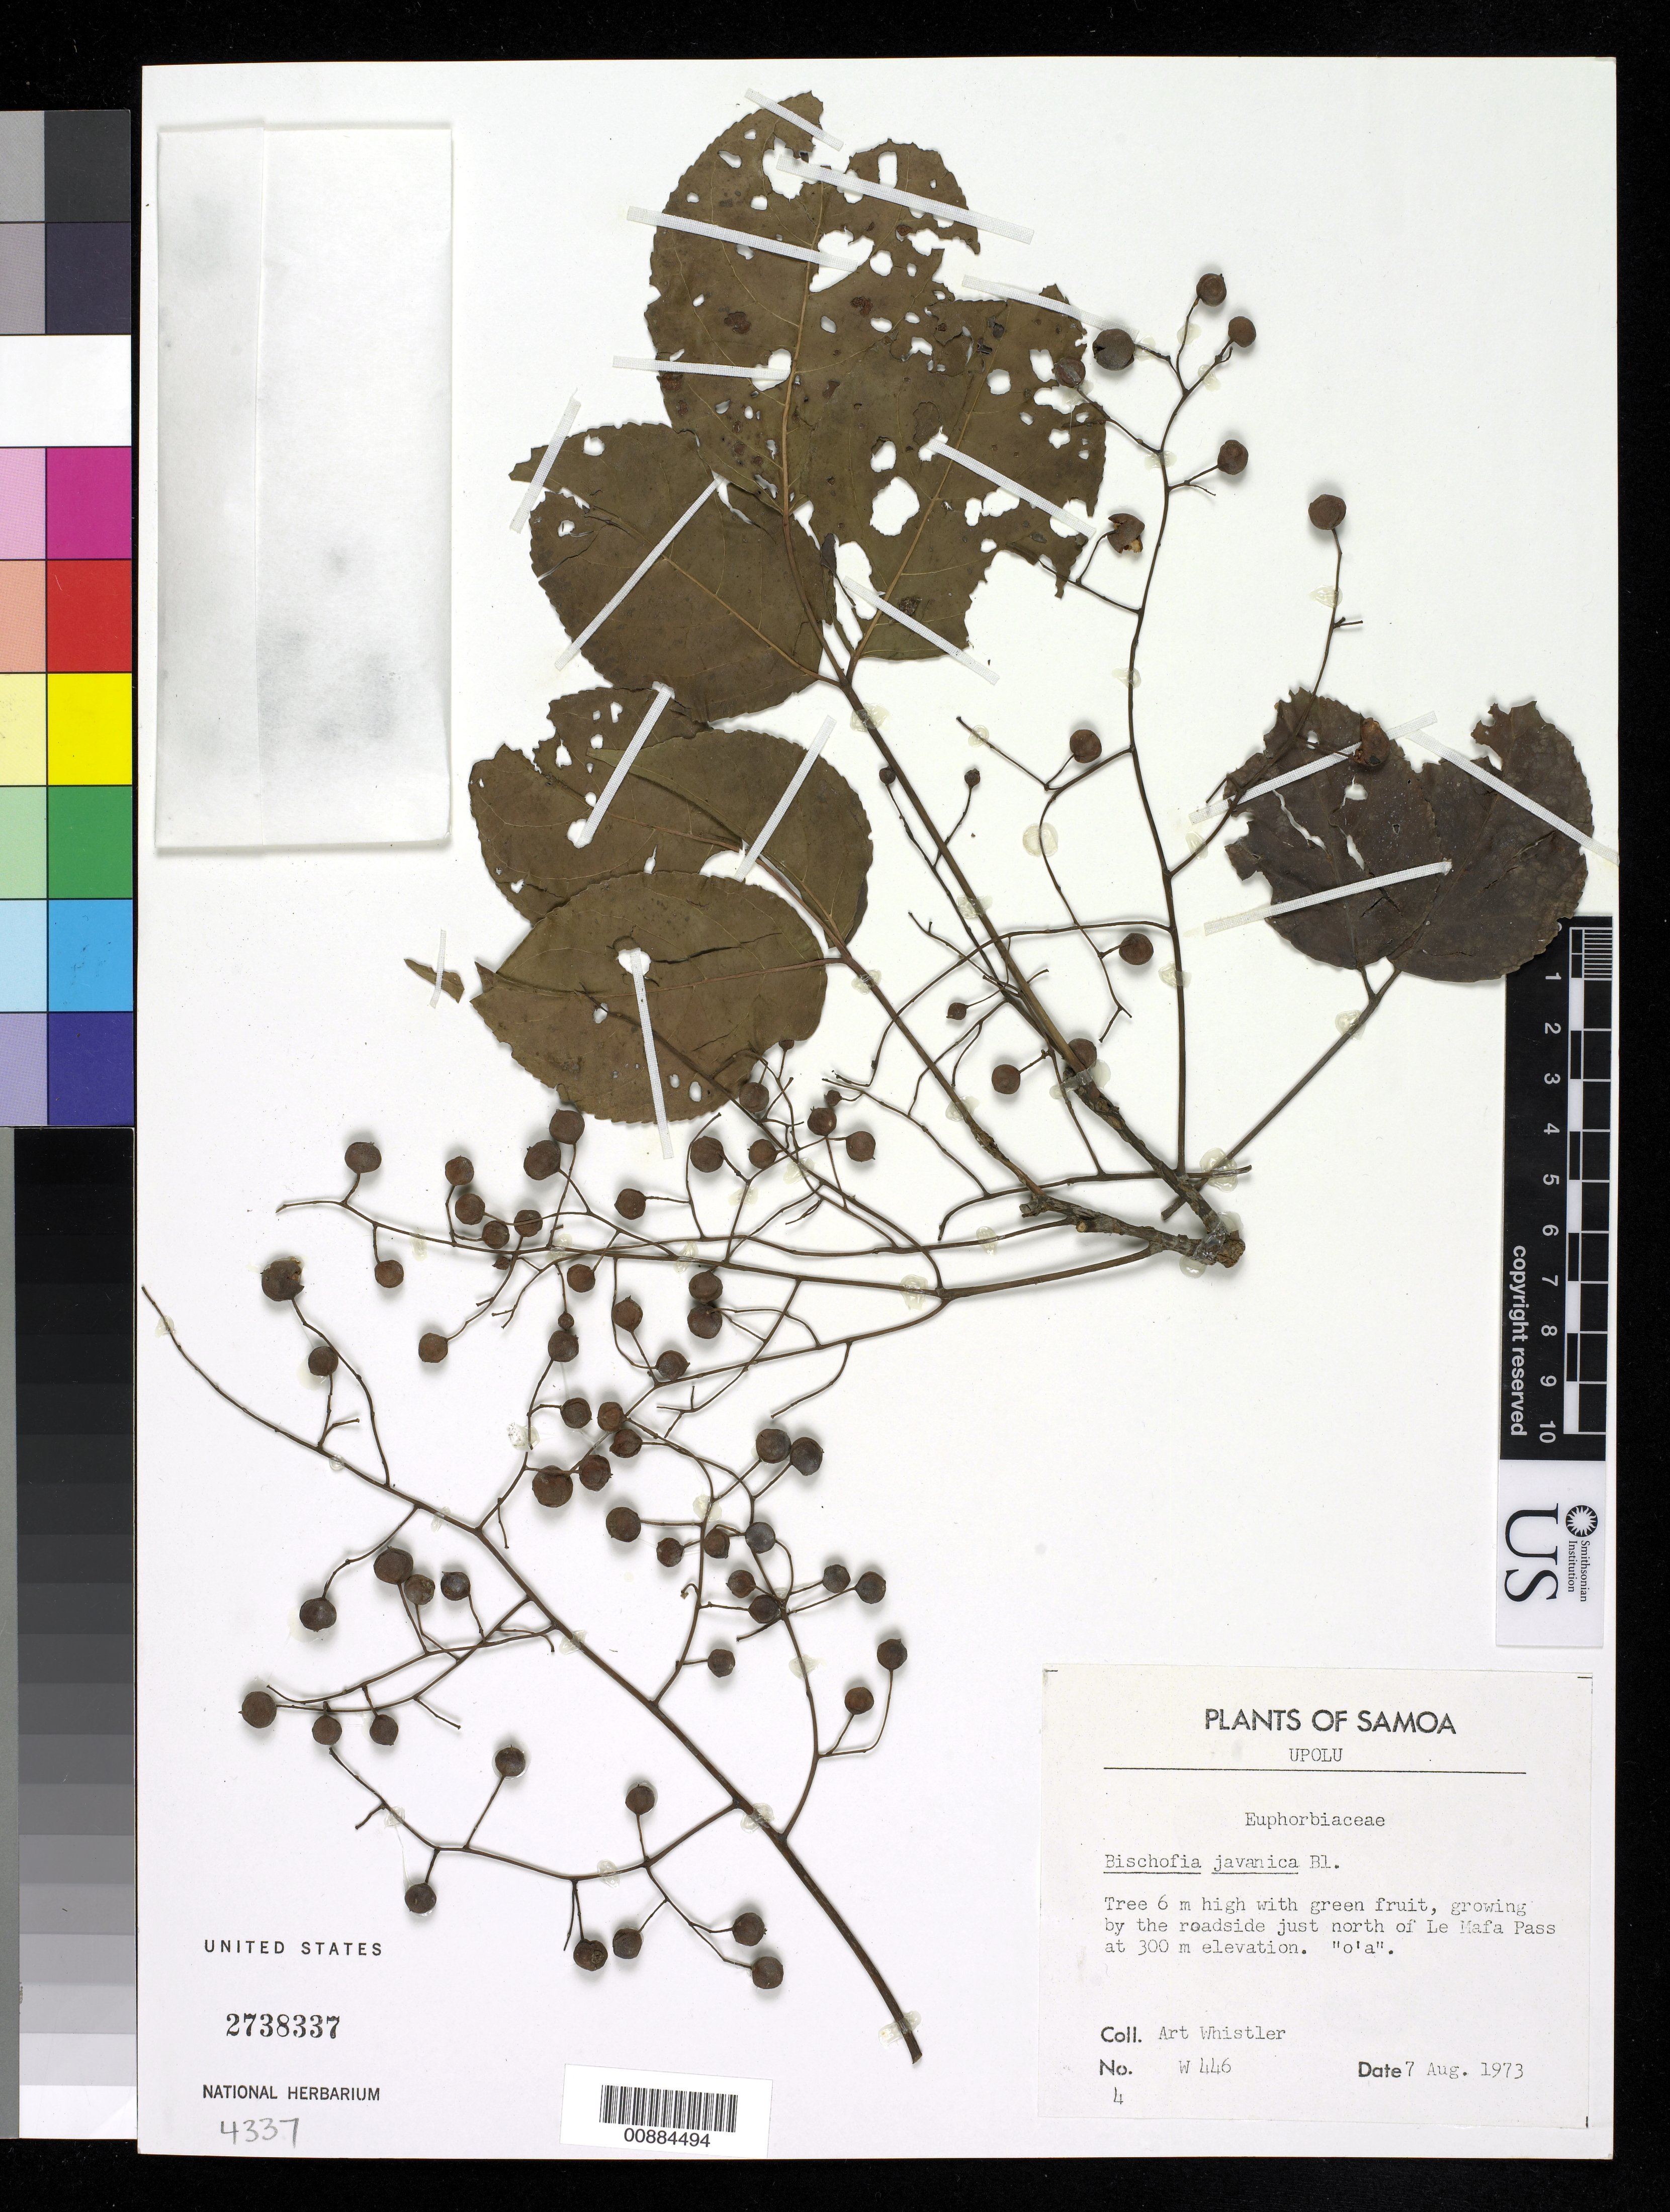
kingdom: Plantae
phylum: Tracheophyta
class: Magnoliopsida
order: Malpighiales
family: Phyllanthaceae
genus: Bischofia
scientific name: Bischofia javanica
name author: Blume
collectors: A. Whistler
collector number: W 446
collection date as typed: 07 Aug 1973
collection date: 1973-08-07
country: Samoa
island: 'Upolu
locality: Growing by the roadside just north of Le Mafa Pass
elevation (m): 300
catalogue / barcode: US 2738337